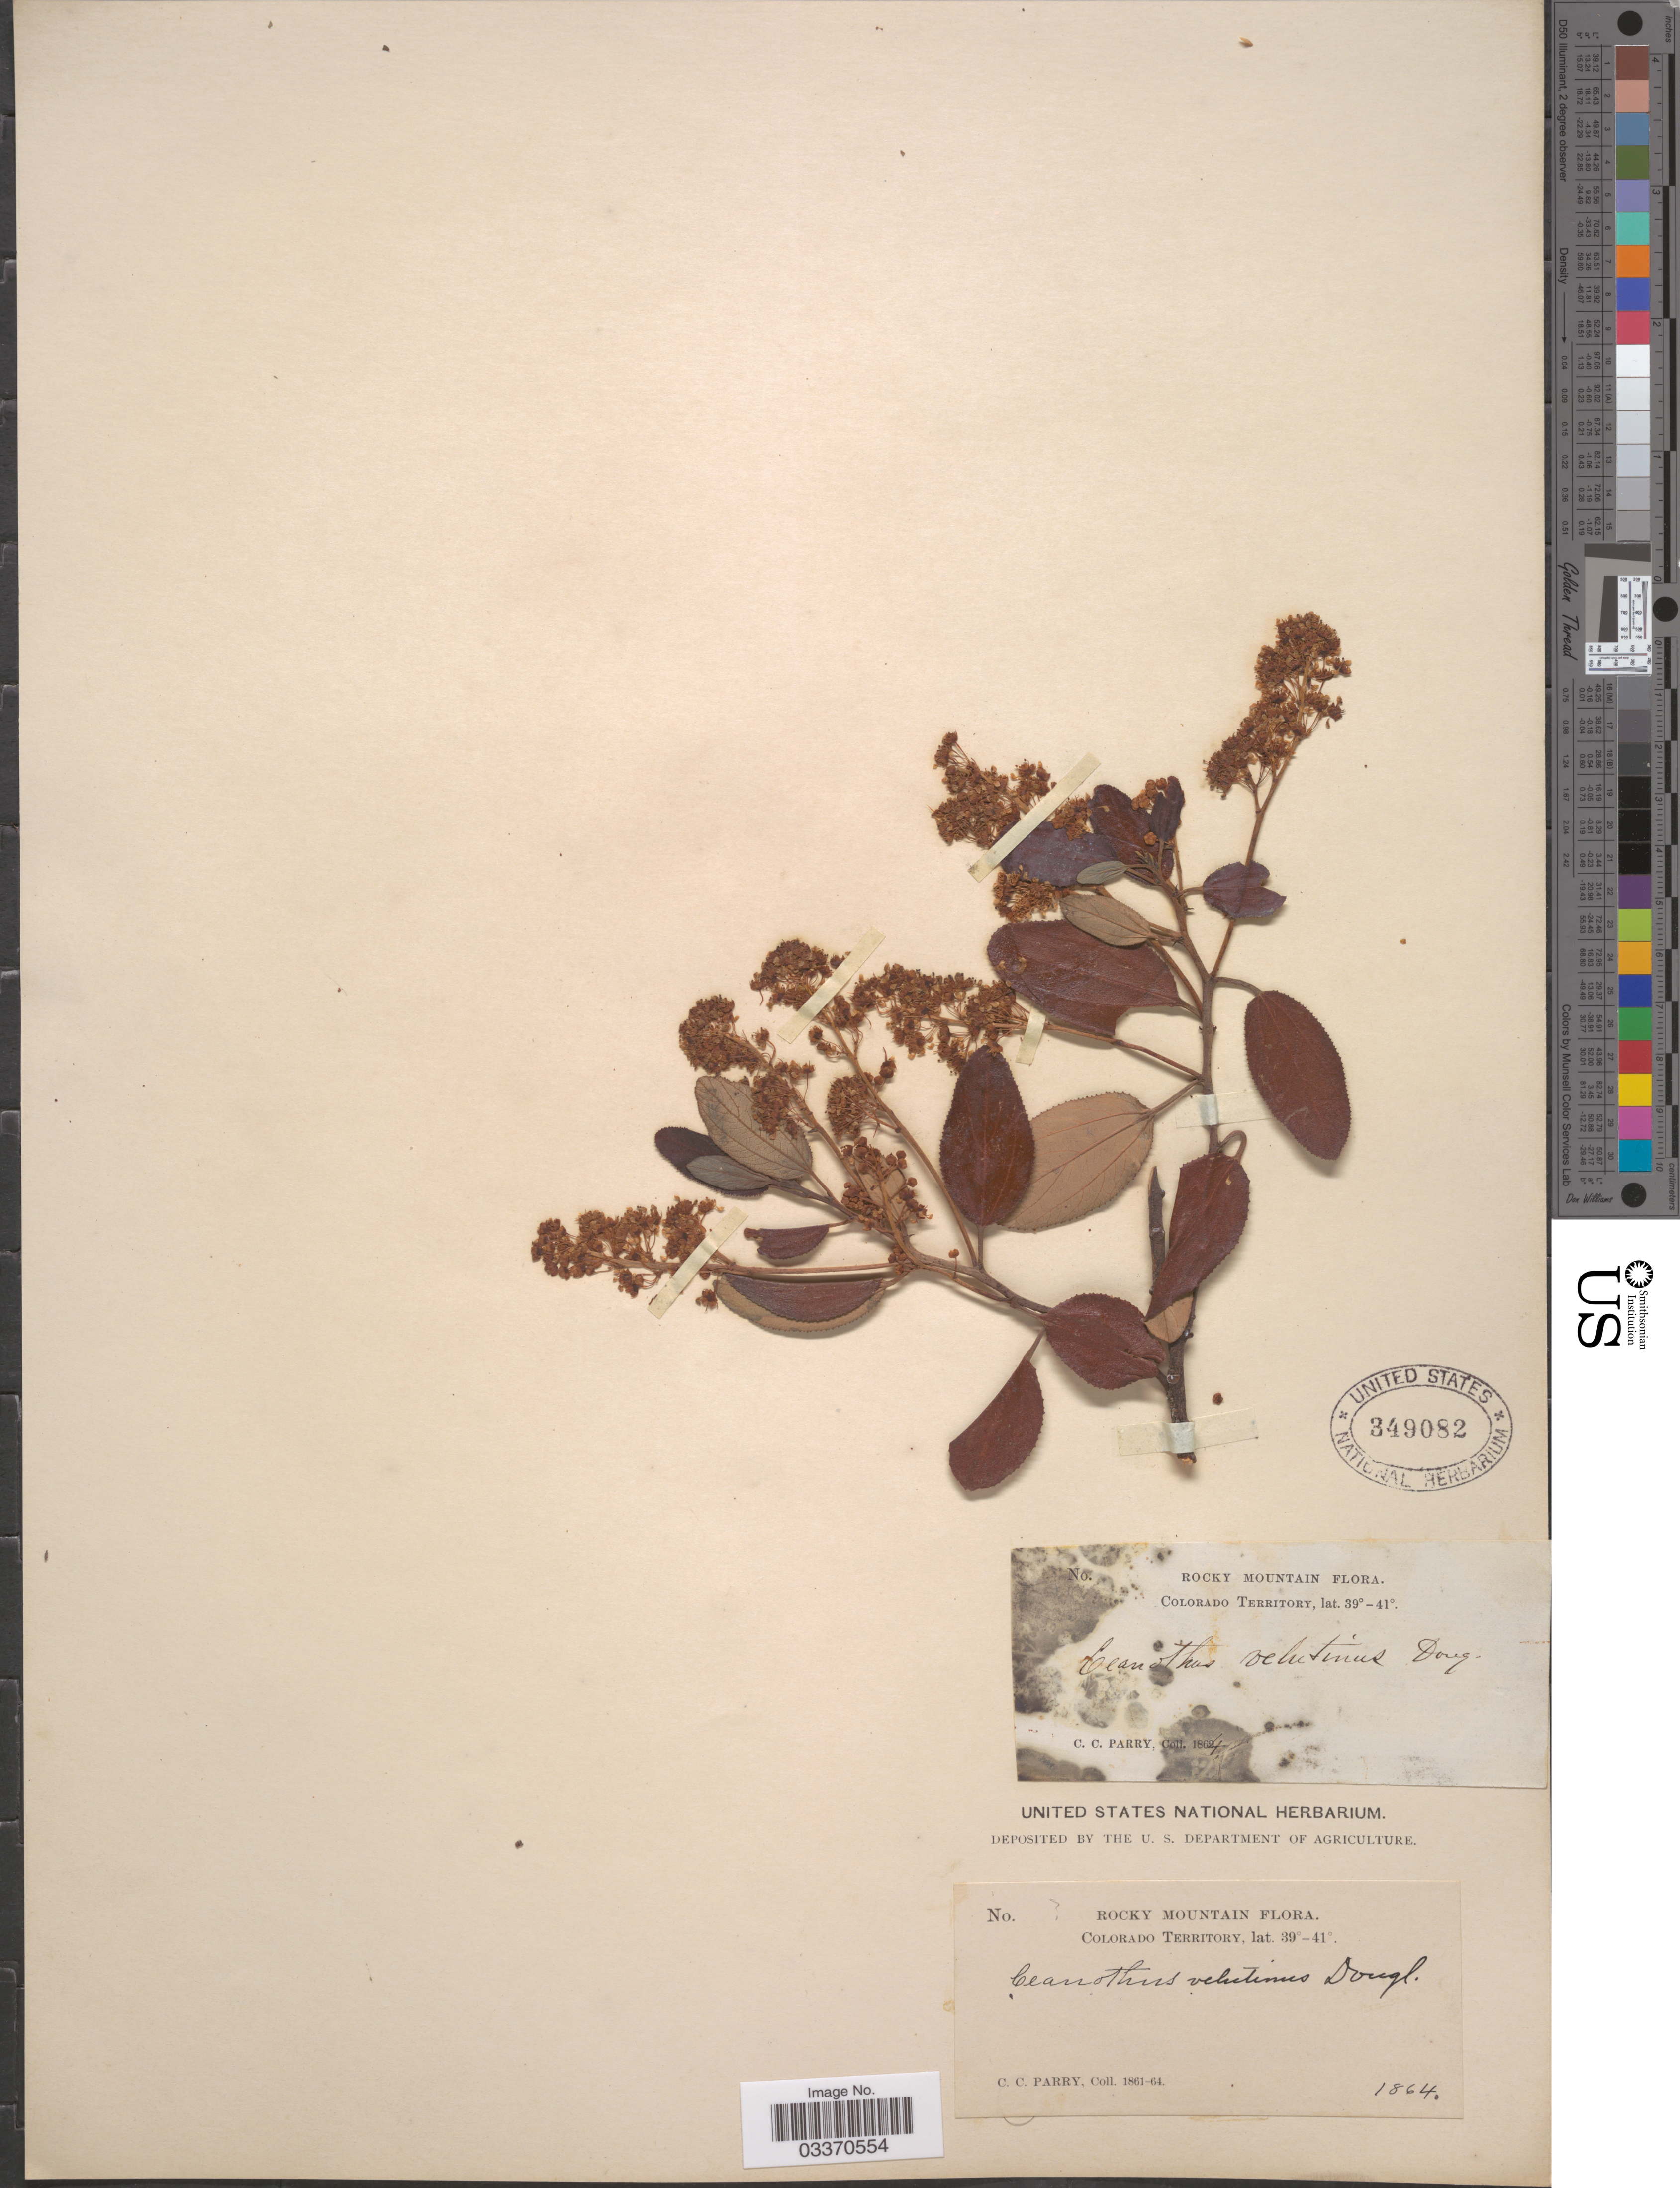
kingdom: Plantae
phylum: Tracheophyta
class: Magnoliopsida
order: Rosales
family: Rhamnaceae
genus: Ceanothus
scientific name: Ceanothus velutinus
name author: Douglas ex Hook.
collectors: C. C. Parry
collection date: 1864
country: United States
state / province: Colorado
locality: Rocky Mountain, Colorado Territory.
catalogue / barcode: US 349082